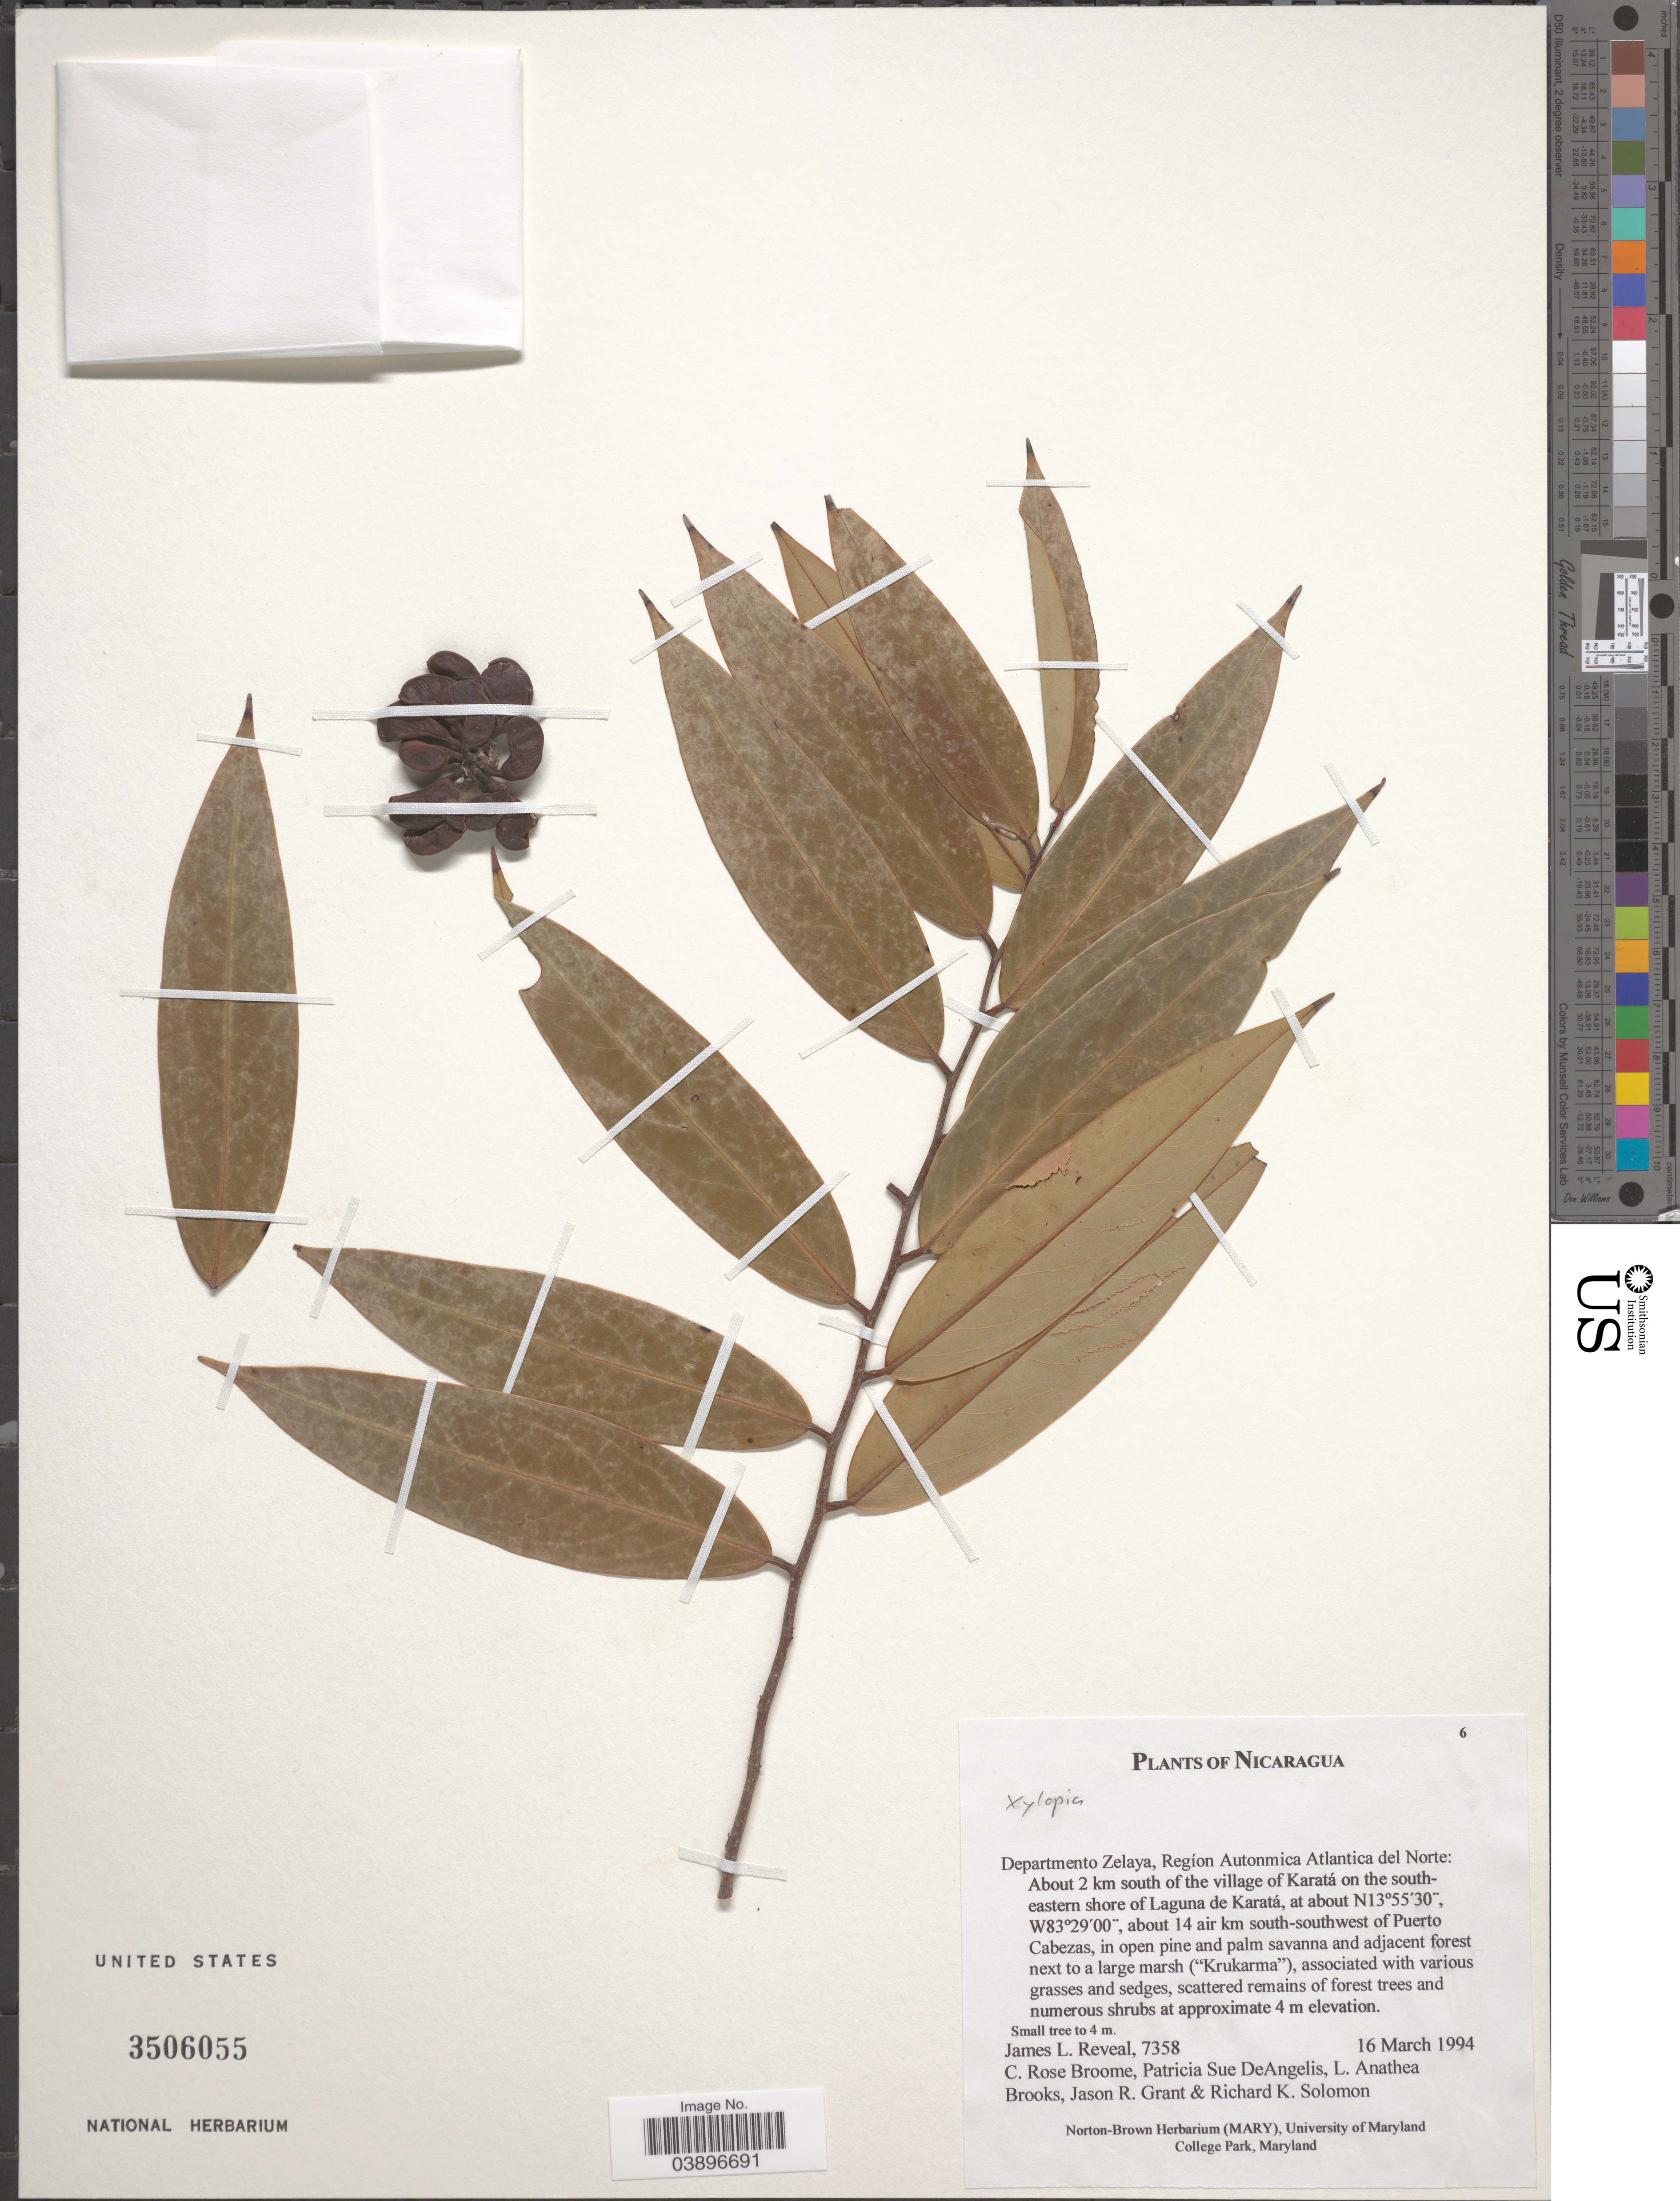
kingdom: Plantae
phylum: Tracheophyta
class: Magnoliopsida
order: Magnoliales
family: Annonaceae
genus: Xylopia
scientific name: Xylopia sp.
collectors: J. L. Reveal, C. R. Broome, P. DeAngelis, L. Anathea & et al.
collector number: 7358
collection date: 1994-03-16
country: Nicaragua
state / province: Atlántico Norte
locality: Departmento Zelaya, Regíon Autonmica Atlantica del Norte: About 2 km south of the village of Karatá on the southeastern shore of Laguna de Karatá, about 14 air km south-southwest of Puerto Cabezas.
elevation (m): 4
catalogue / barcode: US 3506055